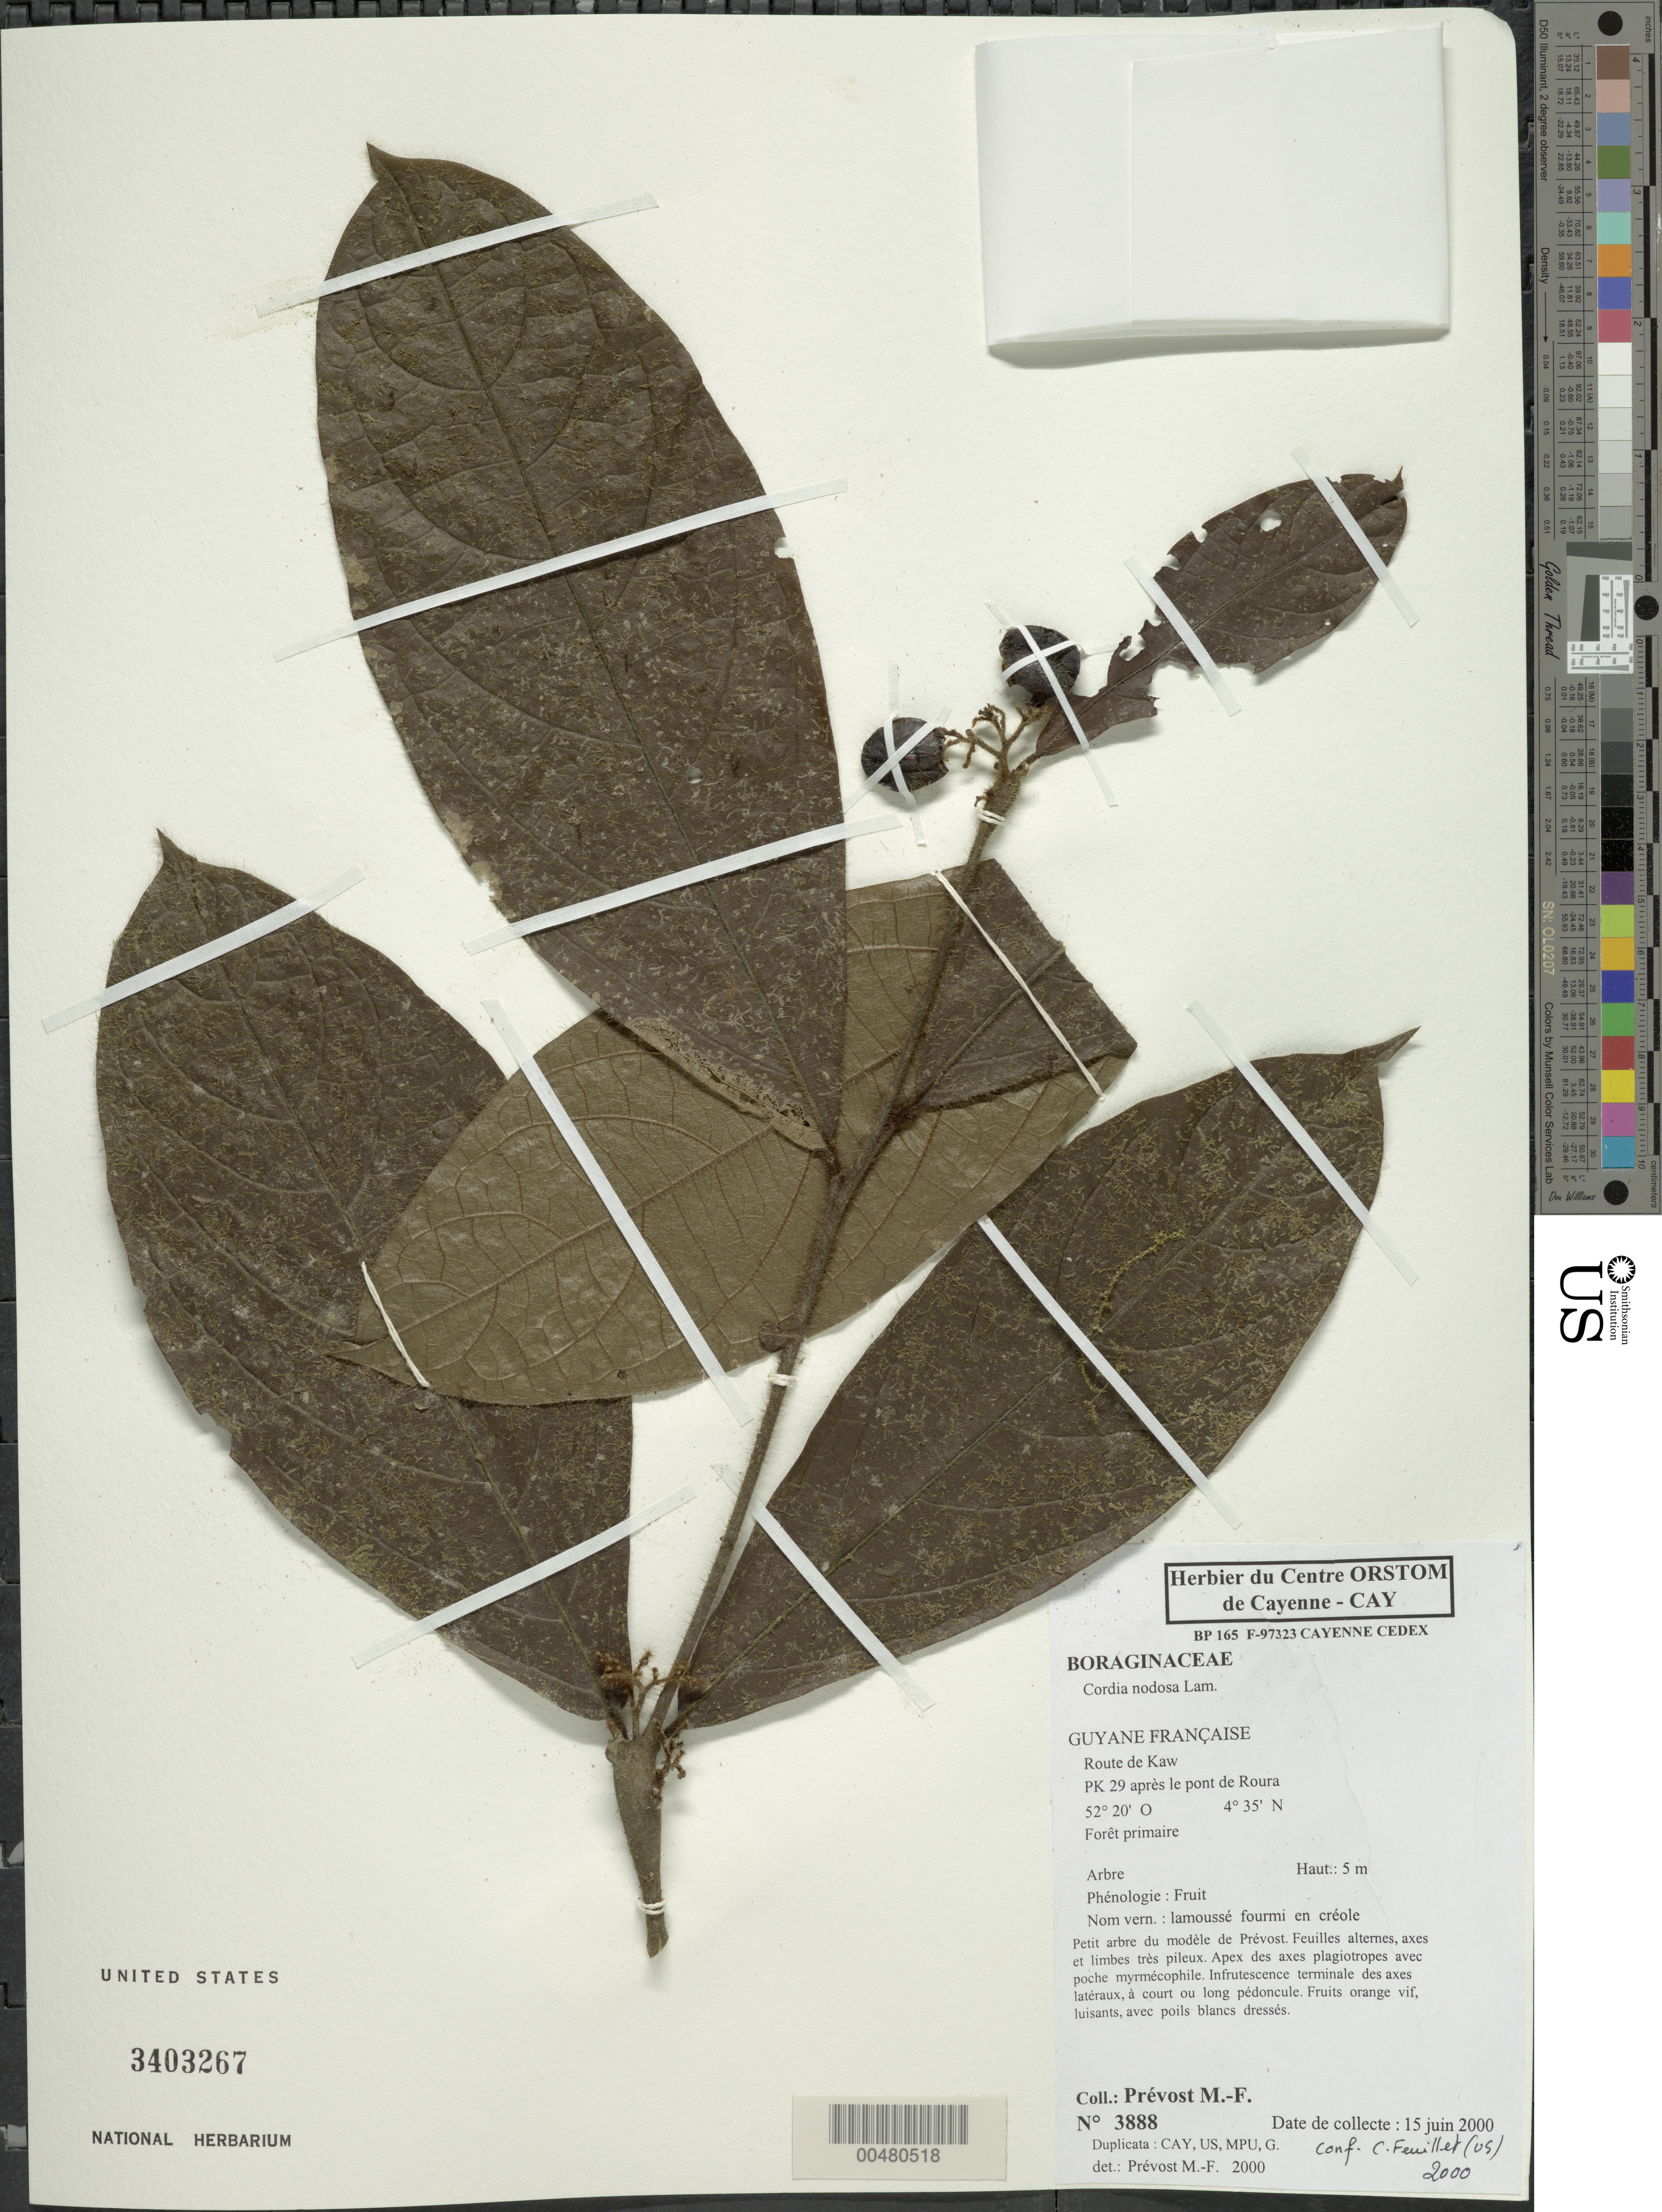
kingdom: Plantae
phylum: Tracheophyta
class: Magnoliopsida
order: Boraginales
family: Cordiaceae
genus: Cordia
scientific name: Cordia nodosa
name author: Lam.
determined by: Feuillet, C.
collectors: M.-F. Prévost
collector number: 3888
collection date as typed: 15-Jun-00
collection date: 2000-06-15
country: French Guiana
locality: Route de Kaw, PK 29 après le pont de Roura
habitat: Primary forest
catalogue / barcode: US 3403267